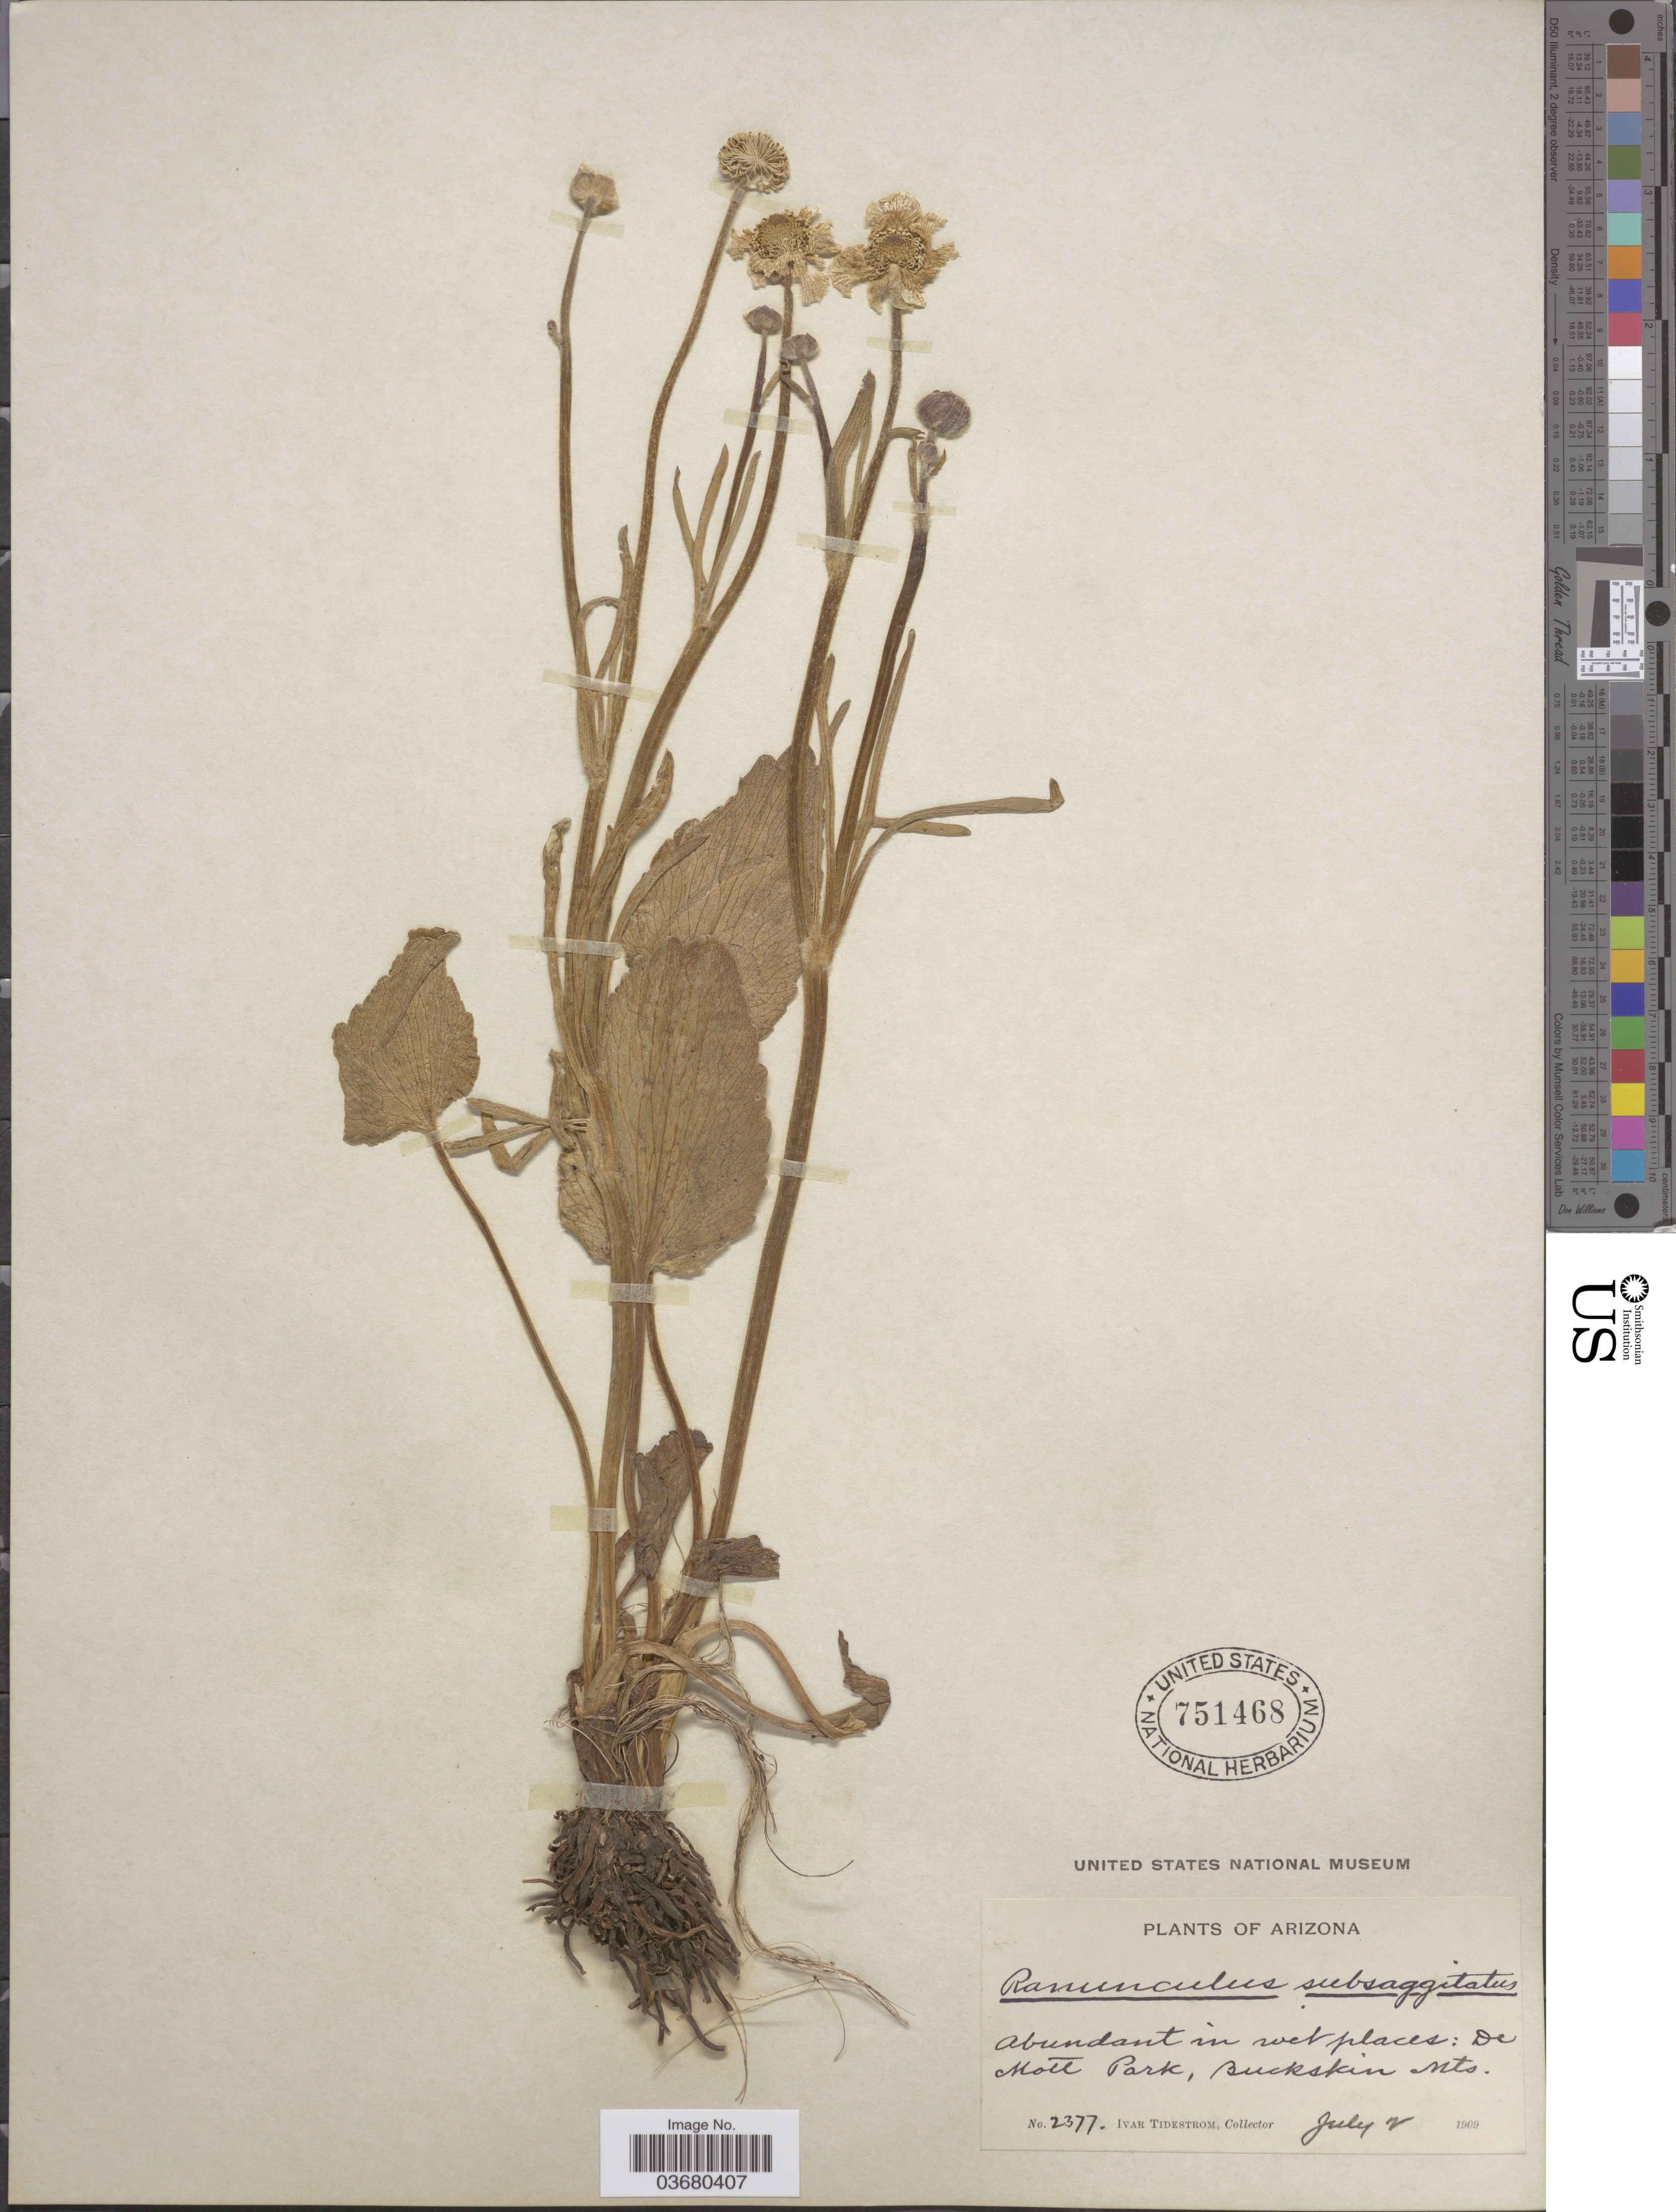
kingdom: Plantae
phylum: Tracheophyta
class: Magnoliopsida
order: Ranunculales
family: Ranunculaceae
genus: Ranunculus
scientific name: Ranunculus cardiophyllus var. subsagittatus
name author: (A. Gray) L.D. Benson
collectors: I. F. Tidestrom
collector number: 2377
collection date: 1909-07-02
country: United States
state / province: Arizona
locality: Abundant in wet places De Mott Park, Buckskin Mts.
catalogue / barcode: US 751468